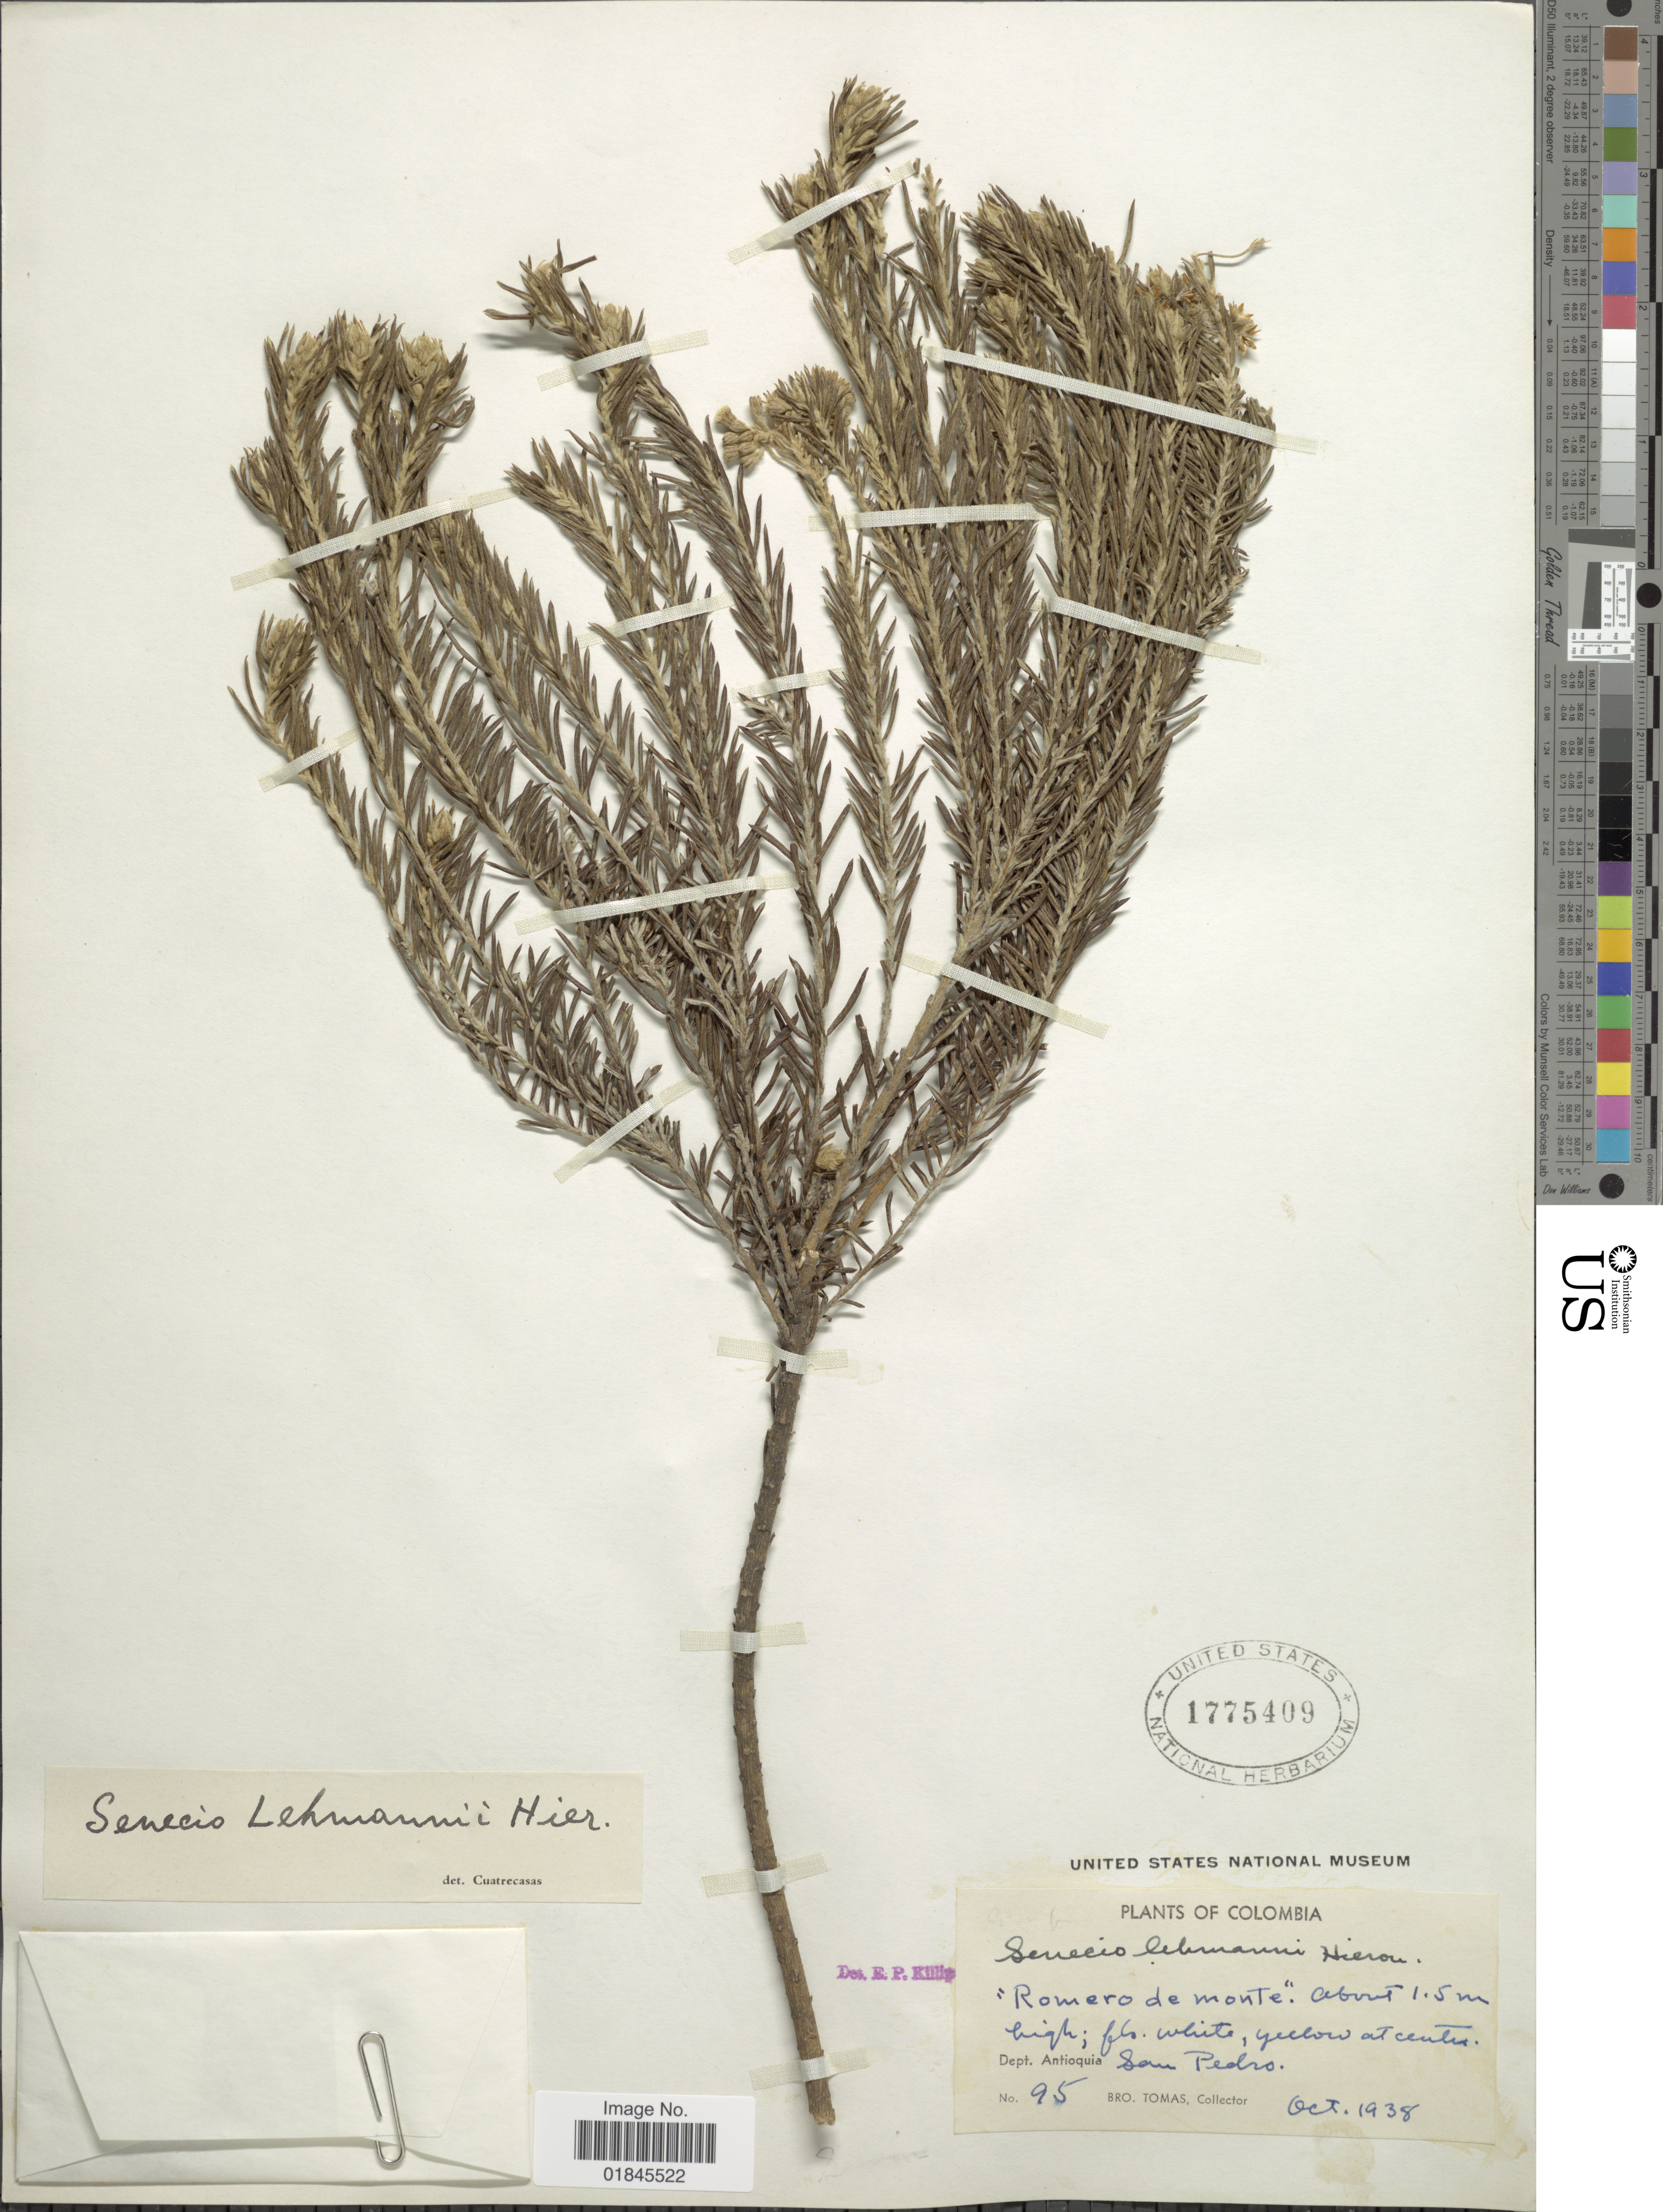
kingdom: Plantae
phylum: Tracheophyta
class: Magnoliopsida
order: Asterales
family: Asteraceae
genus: Pentacalia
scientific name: Pentacalia ledifolia subsp. lehmannii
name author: (Hieron.) Cuatrec.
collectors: B. Tomas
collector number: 95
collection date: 1938-10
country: Colombia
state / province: Antioquia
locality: Romero de monte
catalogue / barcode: US 1775409